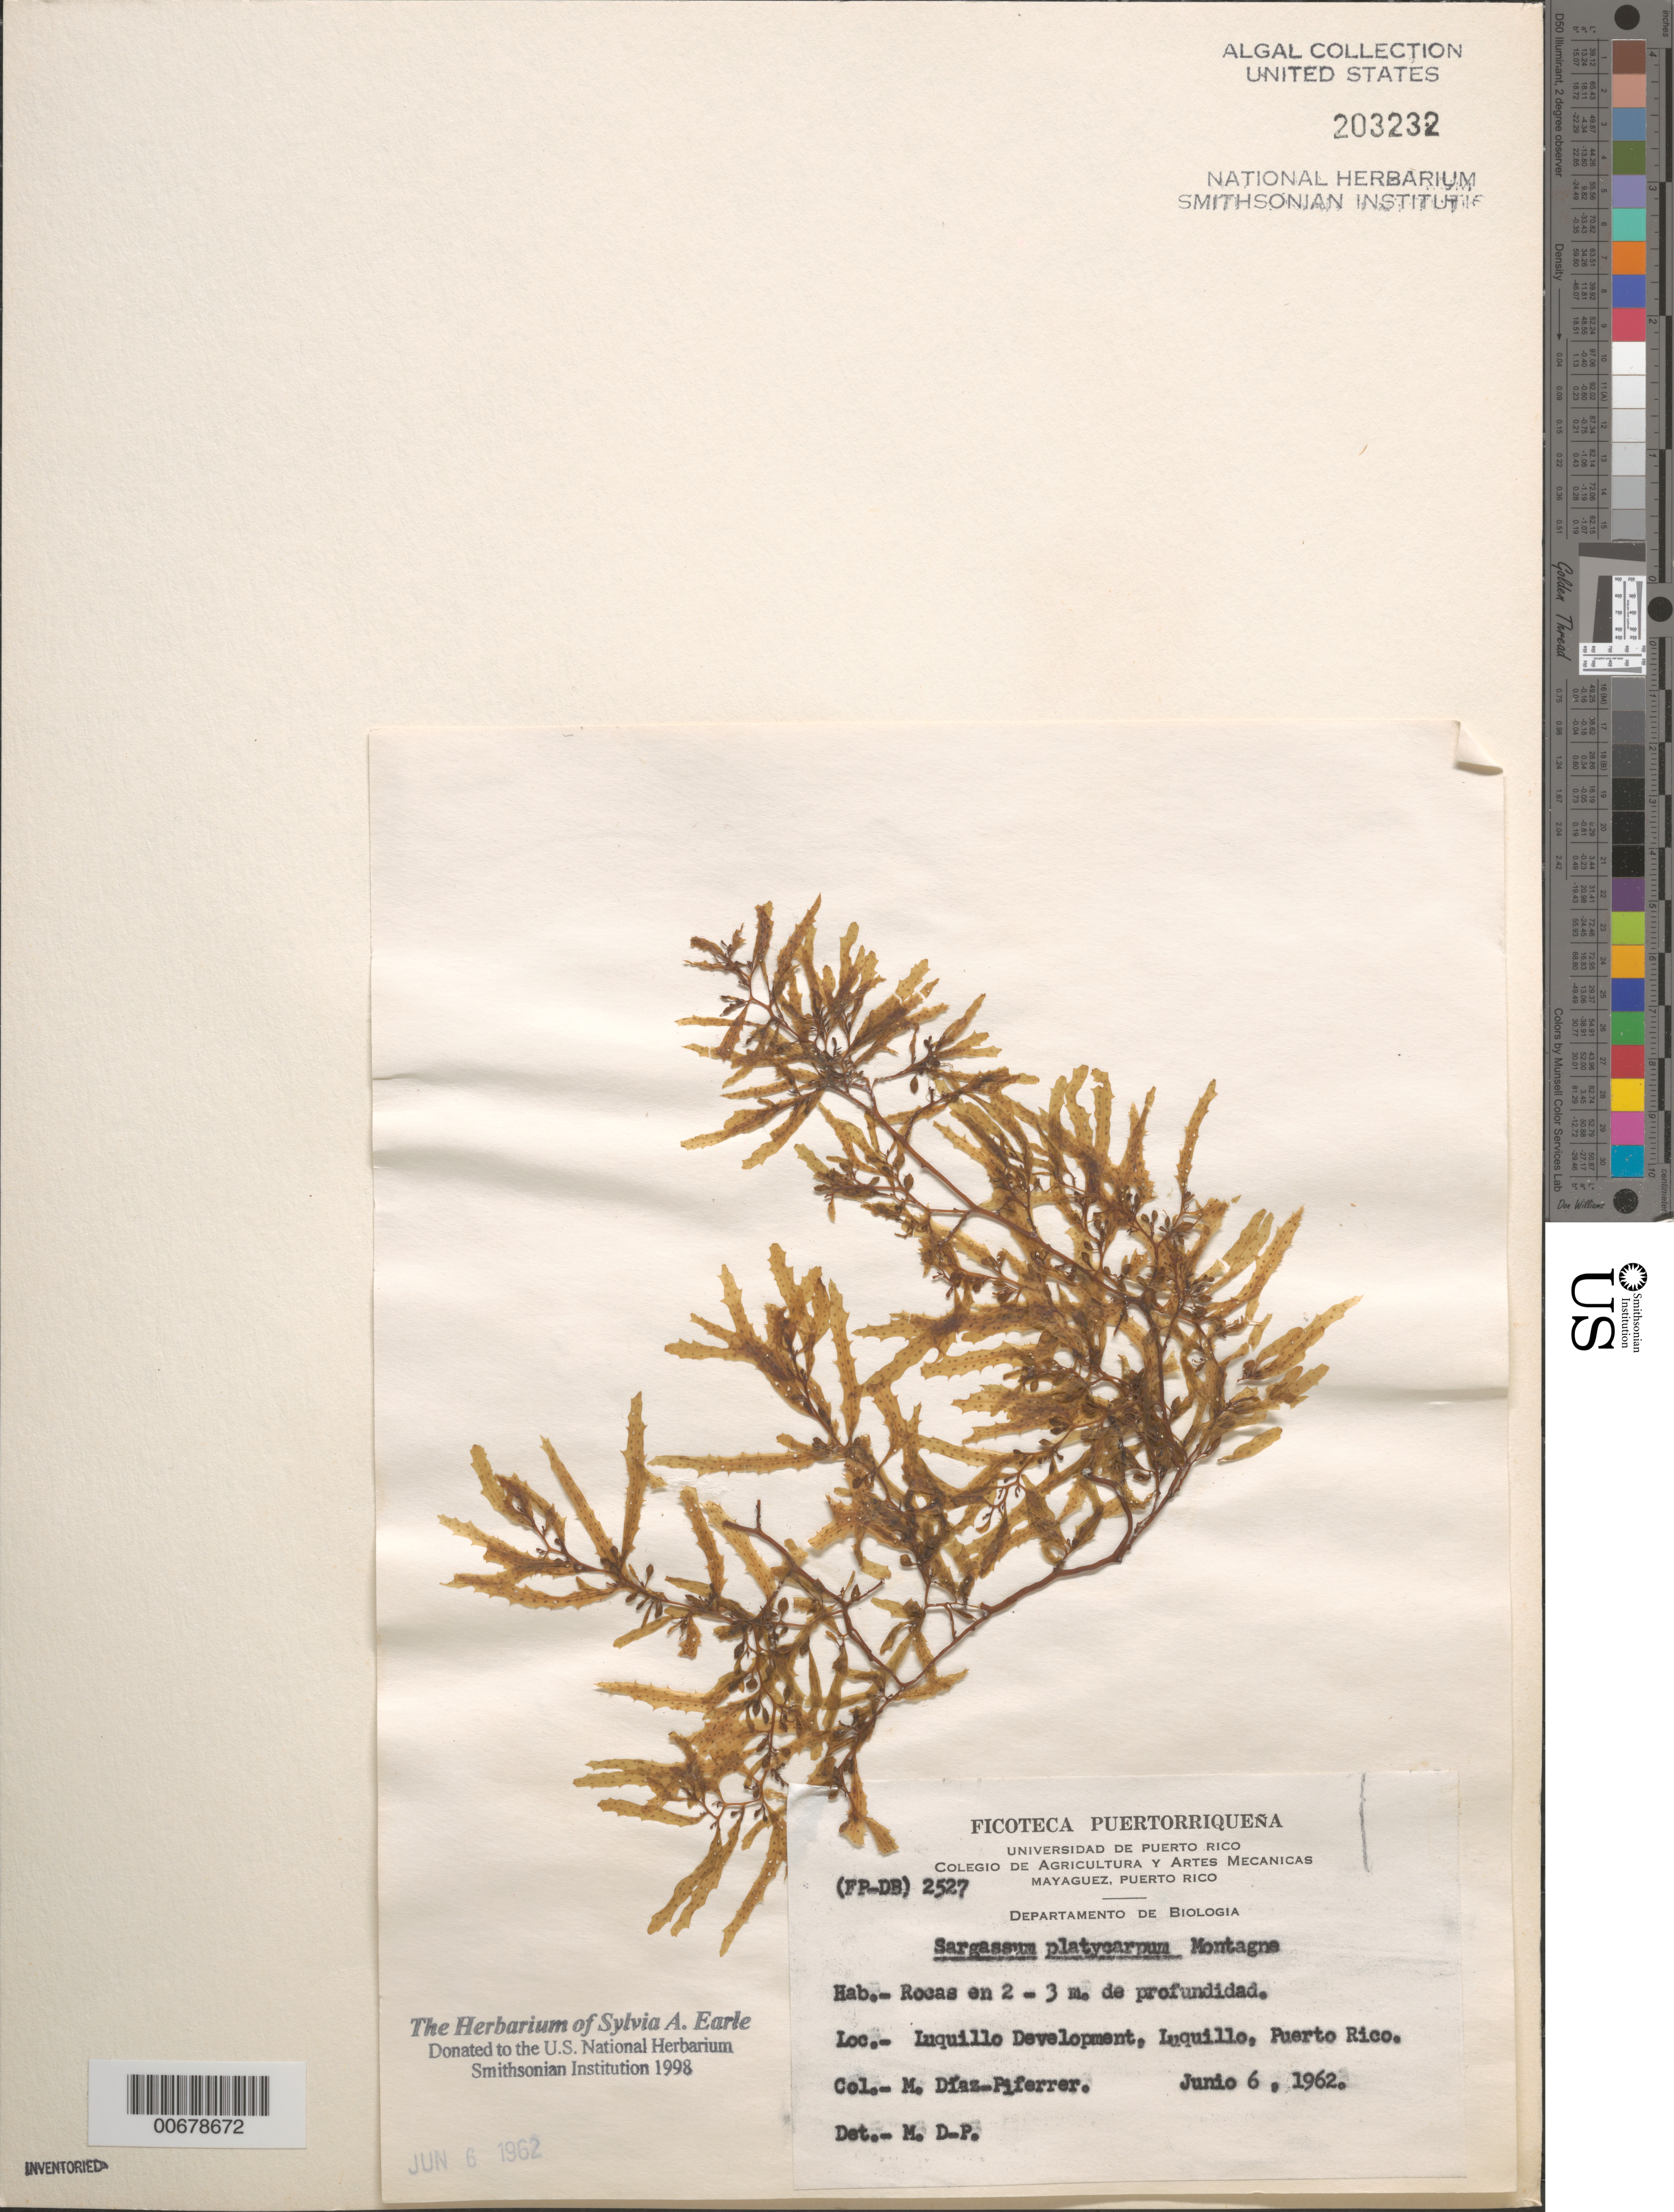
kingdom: Chromista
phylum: Ochrophyta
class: Phaeophyceae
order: Fucales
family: Sargassaceae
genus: Sargassum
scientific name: Sargassum platycarpum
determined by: Diaz-Piferrer, M.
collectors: M. Diaz-Piferrer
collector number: (FP-DB) 2527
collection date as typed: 06 Jun 1962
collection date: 1962-06-06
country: Puerto Rico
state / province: Luquillo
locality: Luquillo Development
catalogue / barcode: US 203232